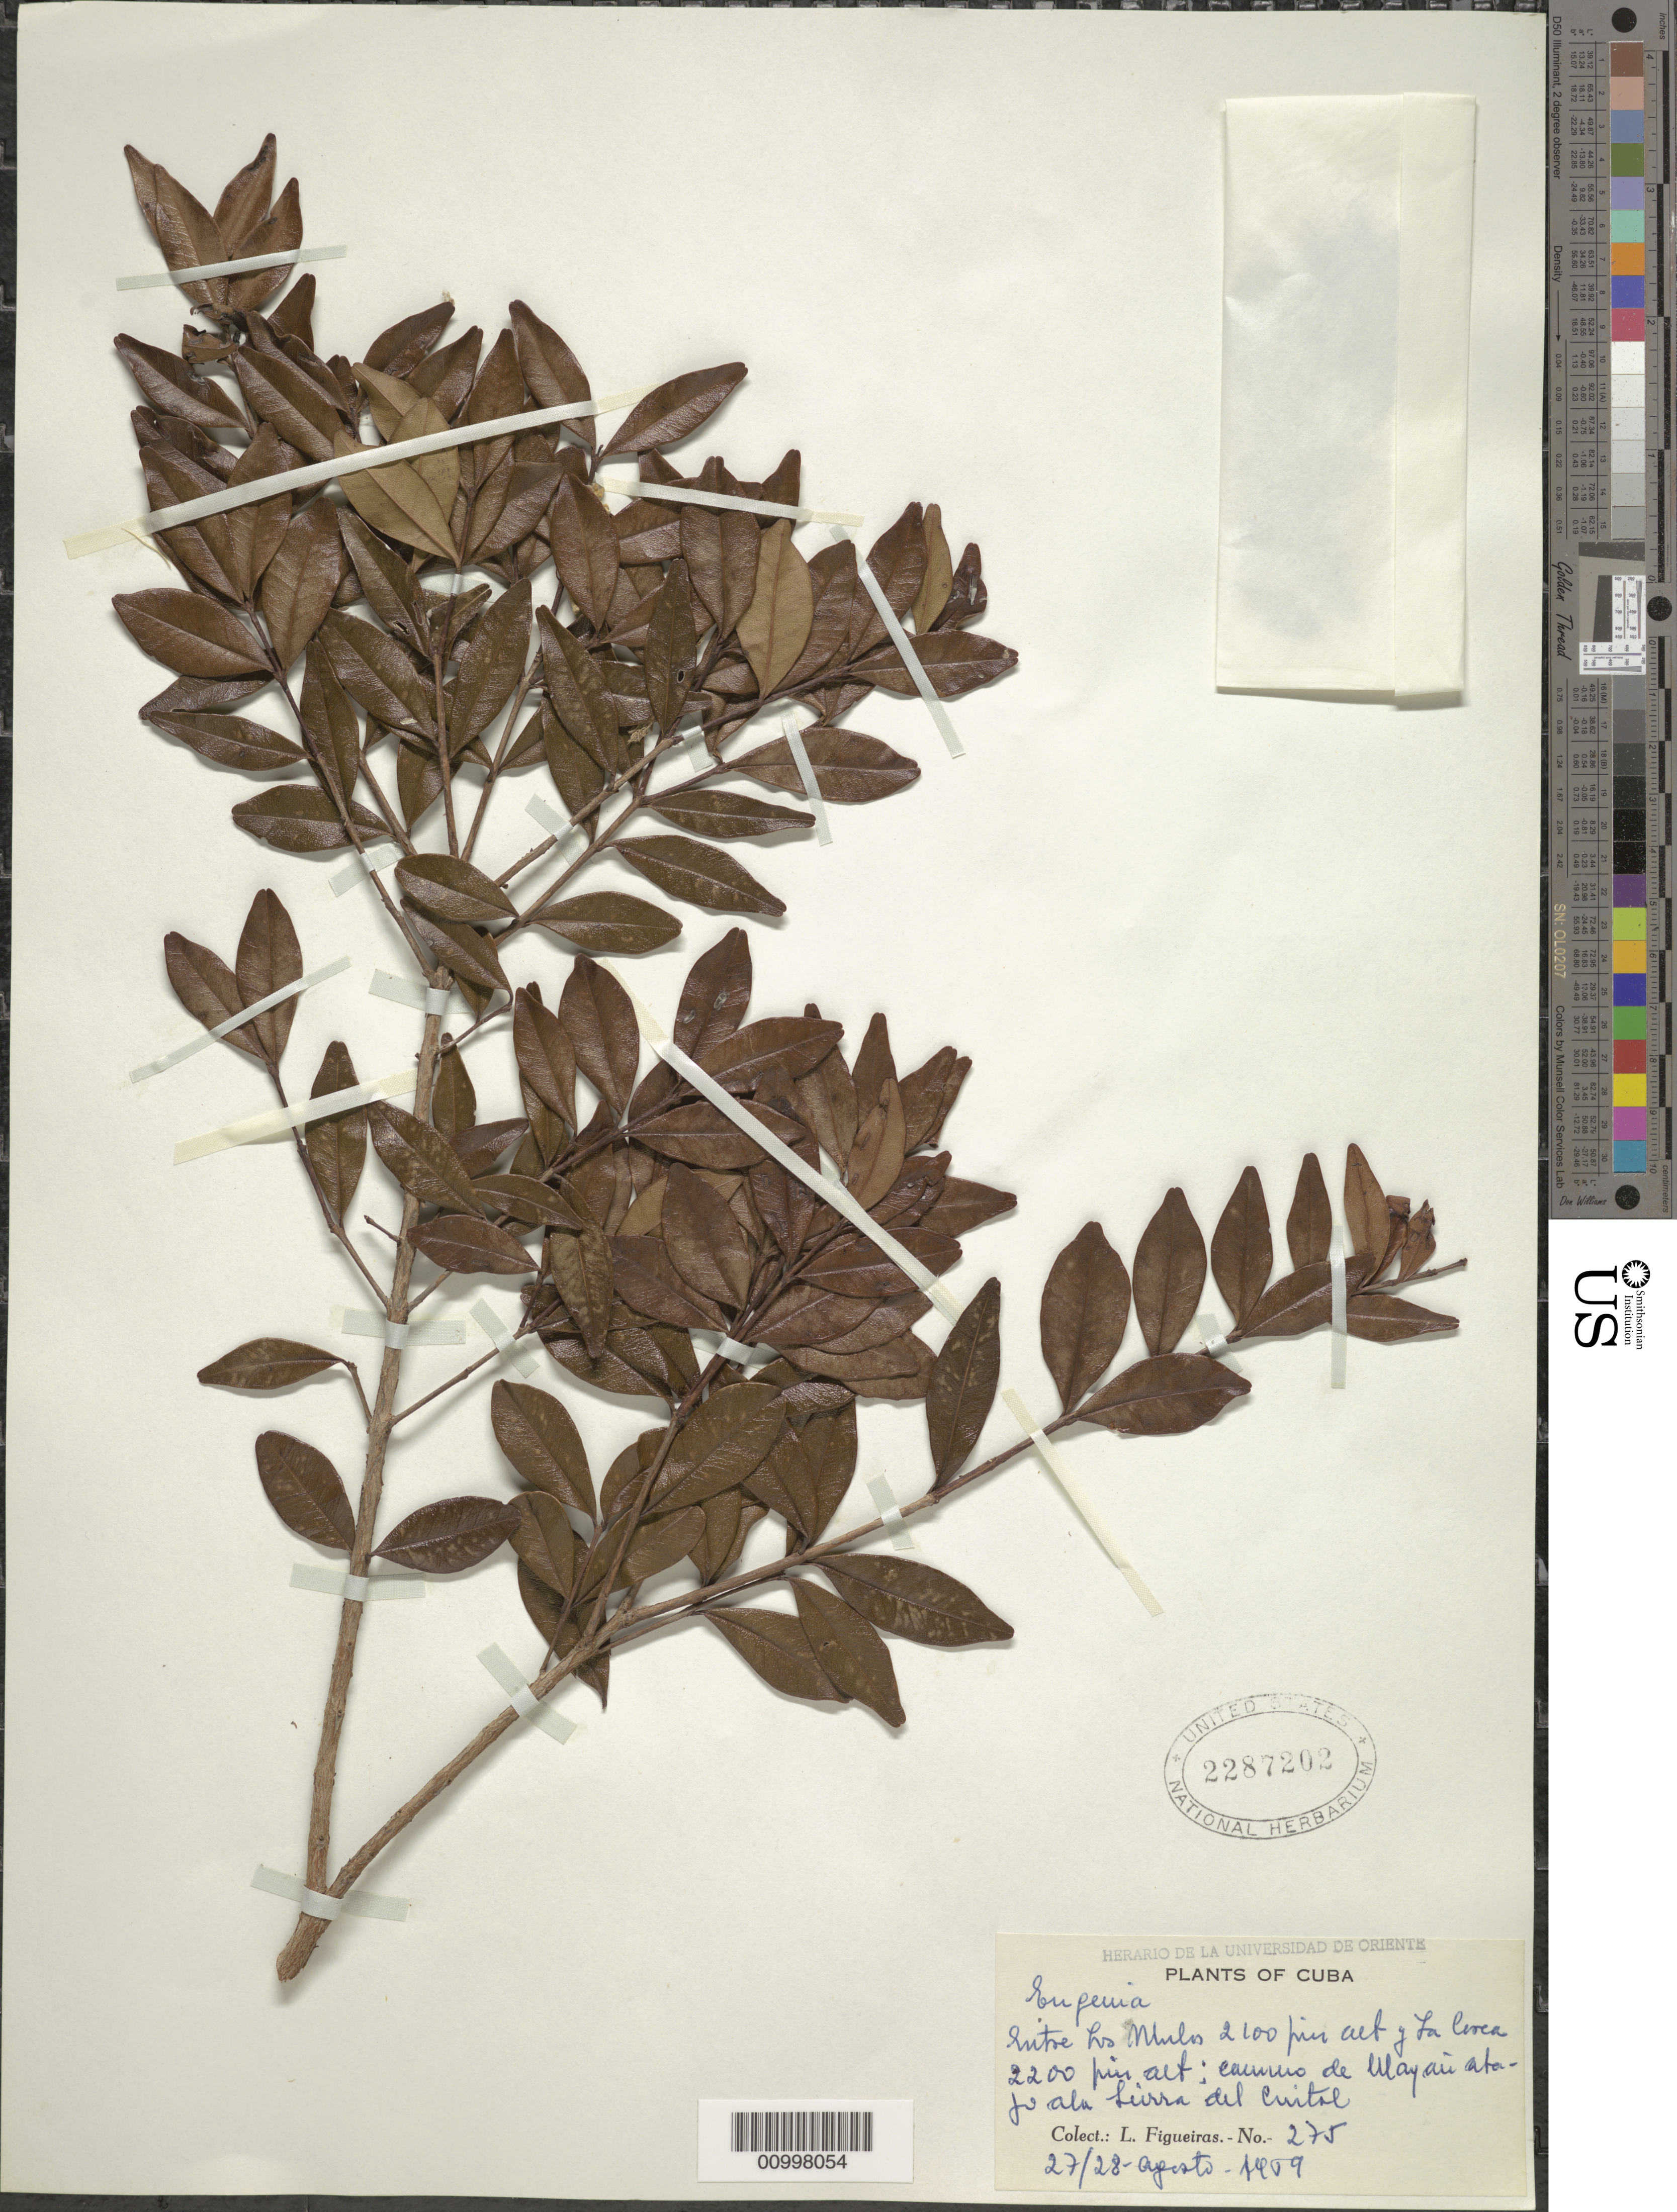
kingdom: Plantae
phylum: Tracheophyta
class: Magnoliopsida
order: Myrtales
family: Myrtaceae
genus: Eugenia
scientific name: Eugenia sp.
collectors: M. López Figueiras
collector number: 275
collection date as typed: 27 Aug 1959 to 28 Aug 1959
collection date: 1959-08-27/1959-08-28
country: Cuba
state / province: Oriente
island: Cuba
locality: Entre Los Mules y La Corea, camono de Mayari abajo a la Sierra del Cristal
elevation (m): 640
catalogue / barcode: US 2287202